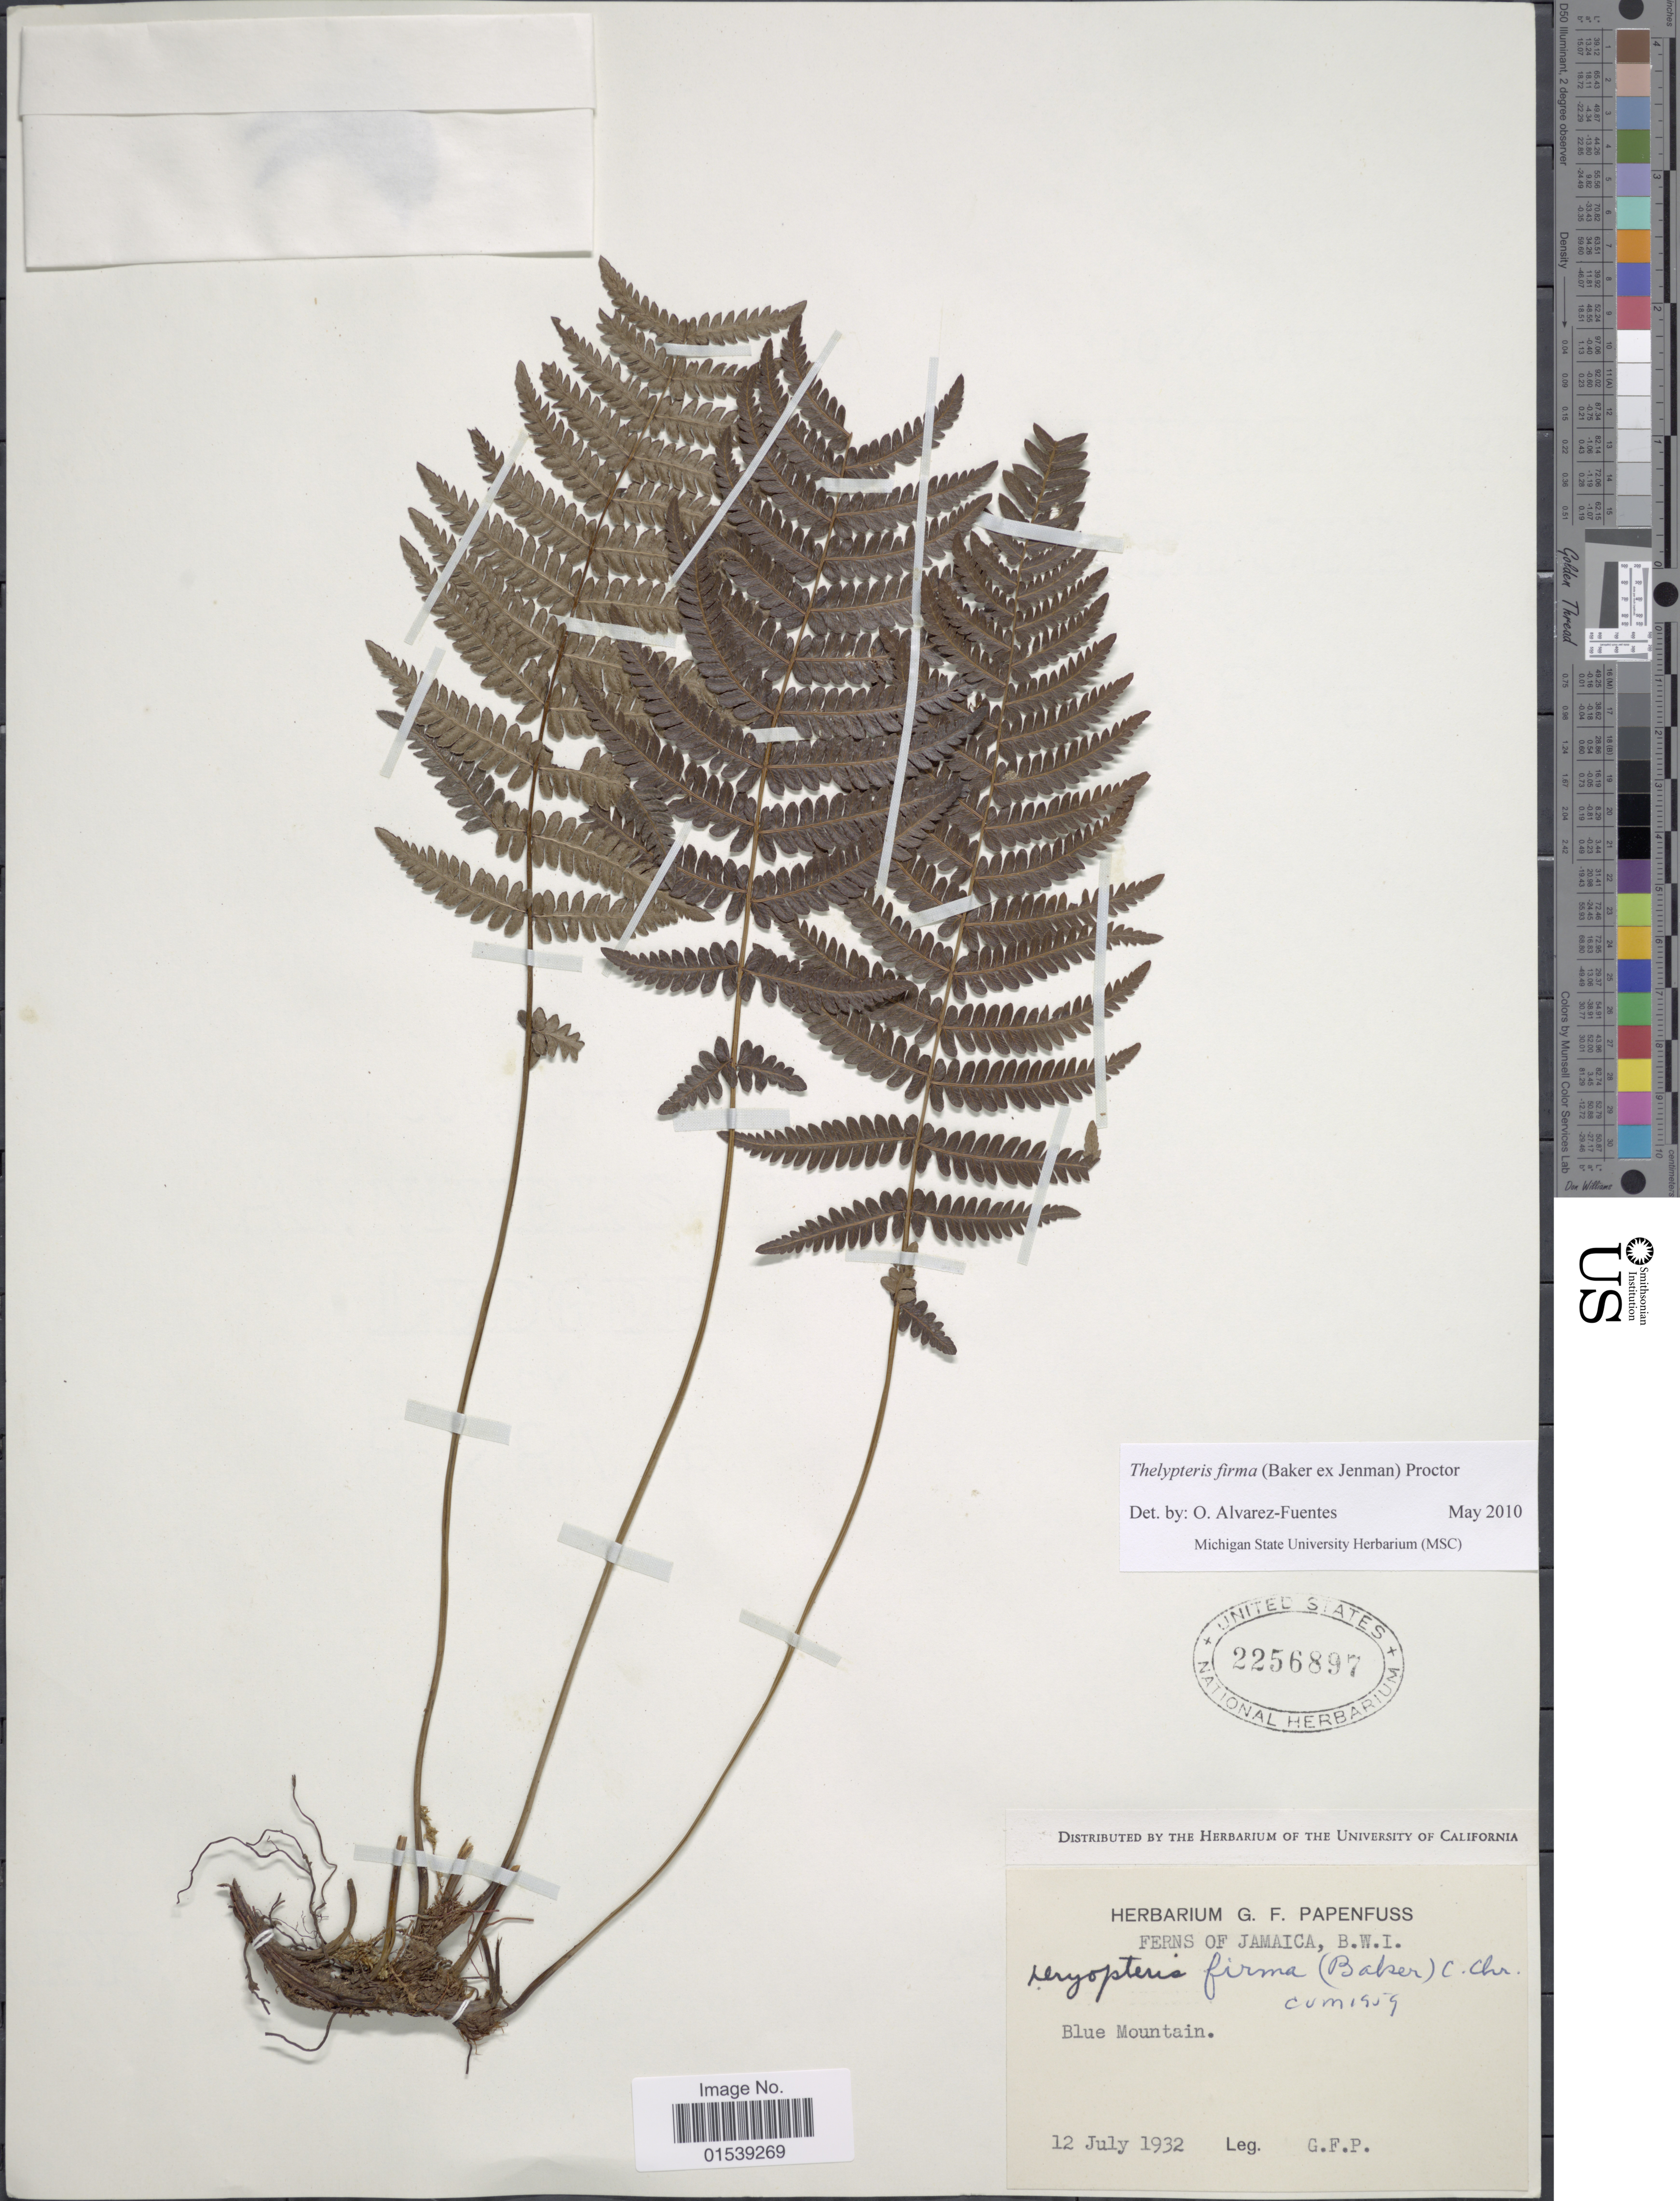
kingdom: Plantae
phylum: Tracheophyta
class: Polypodiopsida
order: Polypodiales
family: Thelypteridaceae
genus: Amauropelta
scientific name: Amauropelta firma (Baker) comb. nov., ined. 2015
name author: (Baker)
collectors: G. Papenfuss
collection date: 1932-07-12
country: Jamaica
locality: Jamaica, B.W.I., Blue Mountain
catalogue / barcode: US 2256897